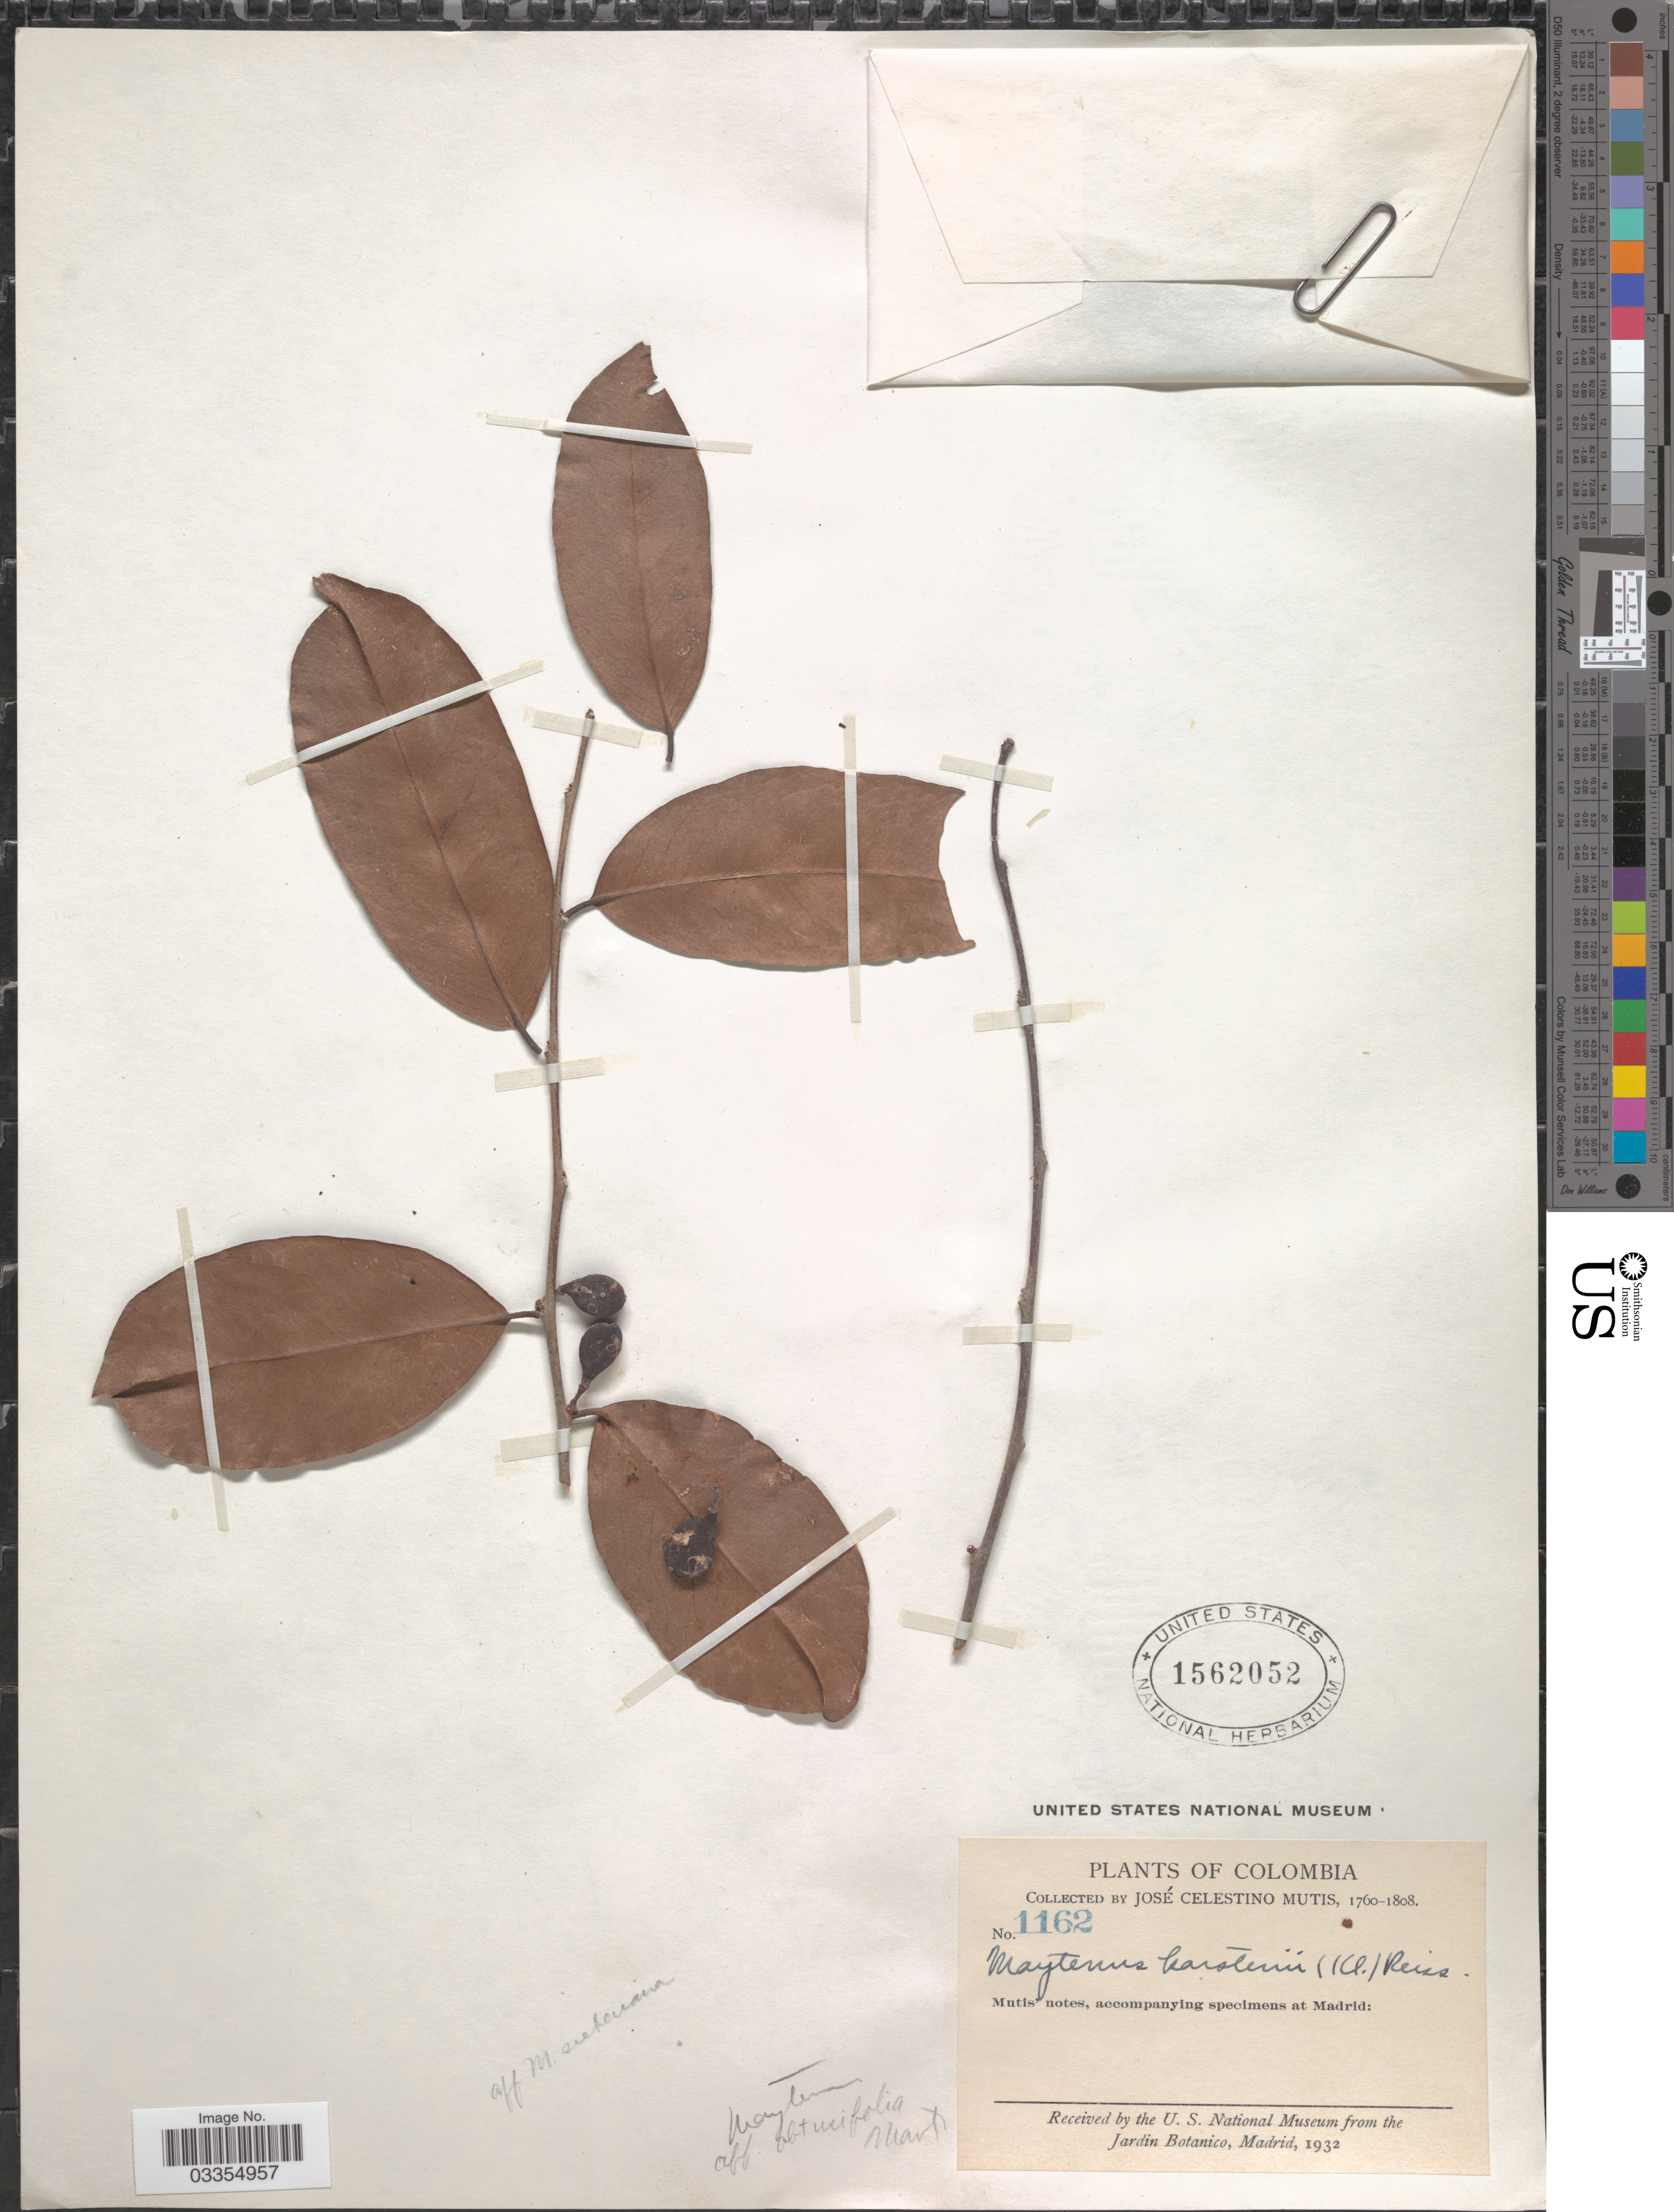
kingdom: Plantae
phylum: Tracheophyta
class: Magnoliopsida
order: Celastrales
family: Celastraceae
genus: Maytenus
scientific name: Maytenus sieberiana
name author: Krug & Urb.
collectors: J. C. B. Mutis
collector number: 1162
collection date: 1760/1808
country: Colombia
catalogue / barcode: US 1562052